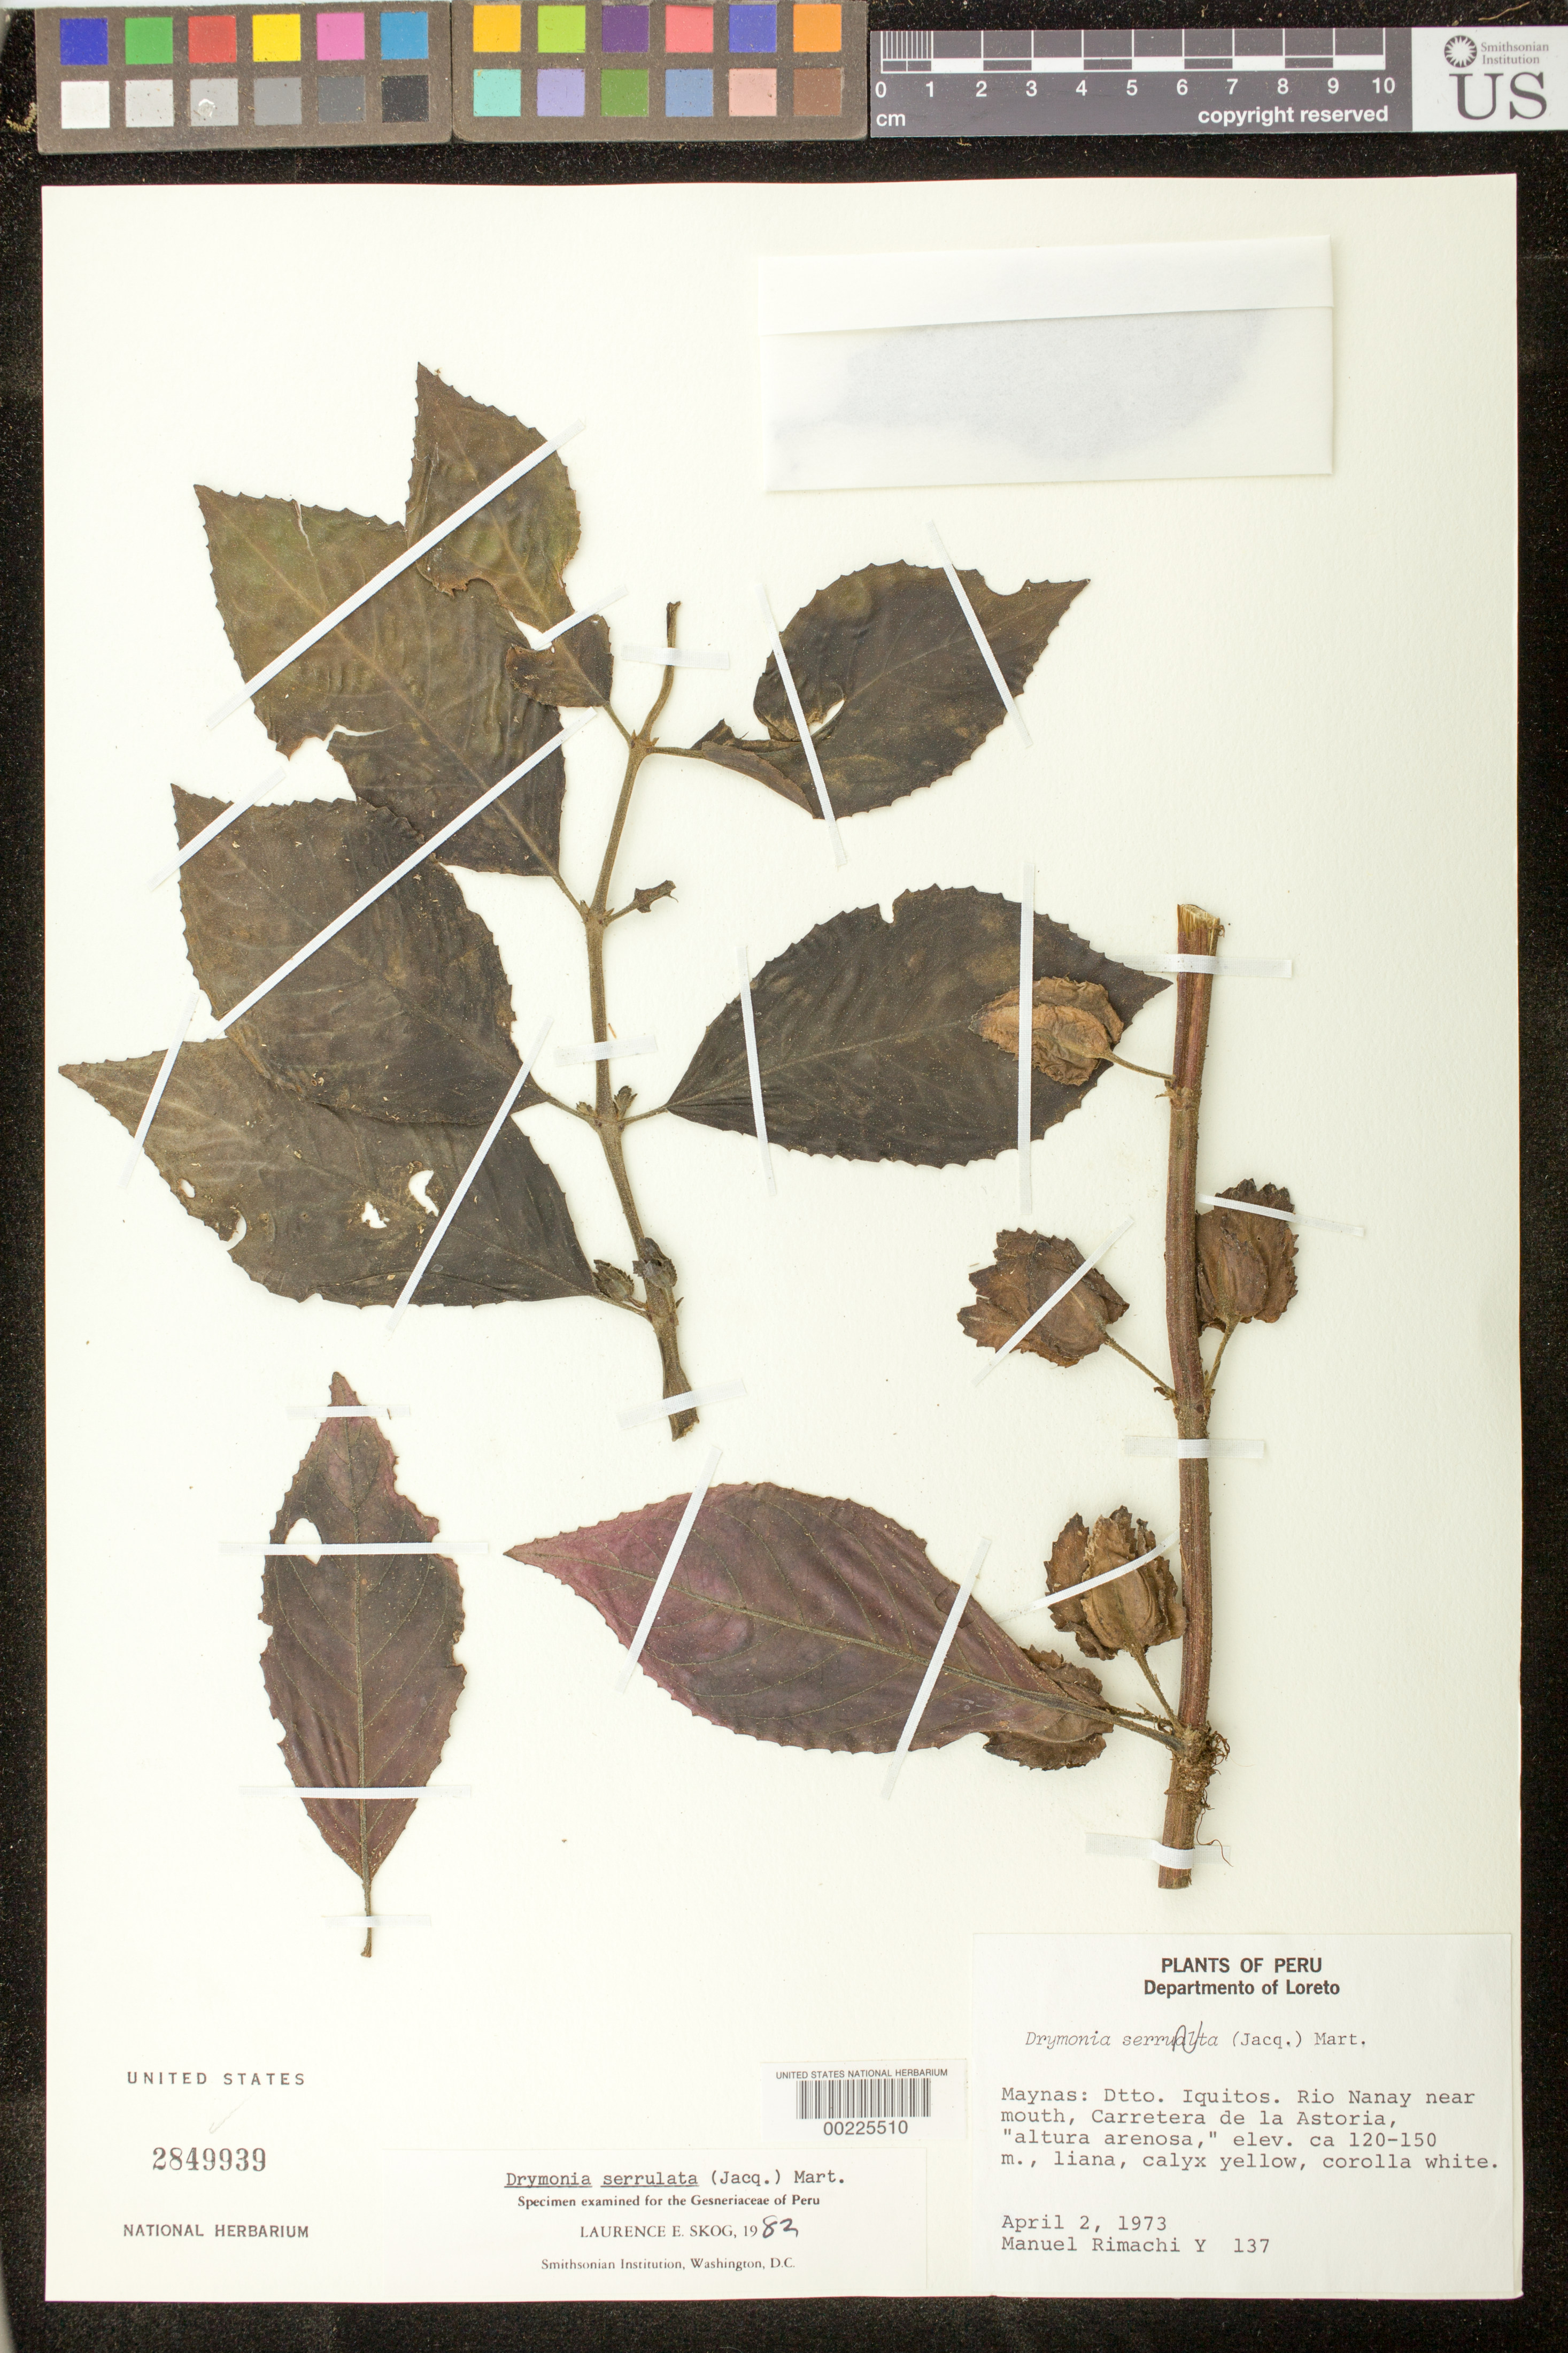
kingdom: Plantae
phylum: Tracheophyta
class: Magnoliopsida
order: Lamiales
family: Gesneriaceae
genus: Drymonia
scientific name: Drymonia serrulata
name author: (Jacq.) Mart.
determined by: Skog, Laurence E.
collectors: M. Rimachi Y.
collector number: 137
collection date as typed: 02 Apr 1973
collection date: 1973-04-02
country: Peru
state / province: Loreto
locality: Prov. Maynas, Dtto. Iquitos; Rio Nanay near mouth, Carretera de la Astoria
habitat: altura arenosa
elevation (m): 120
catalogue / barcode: US 2849939